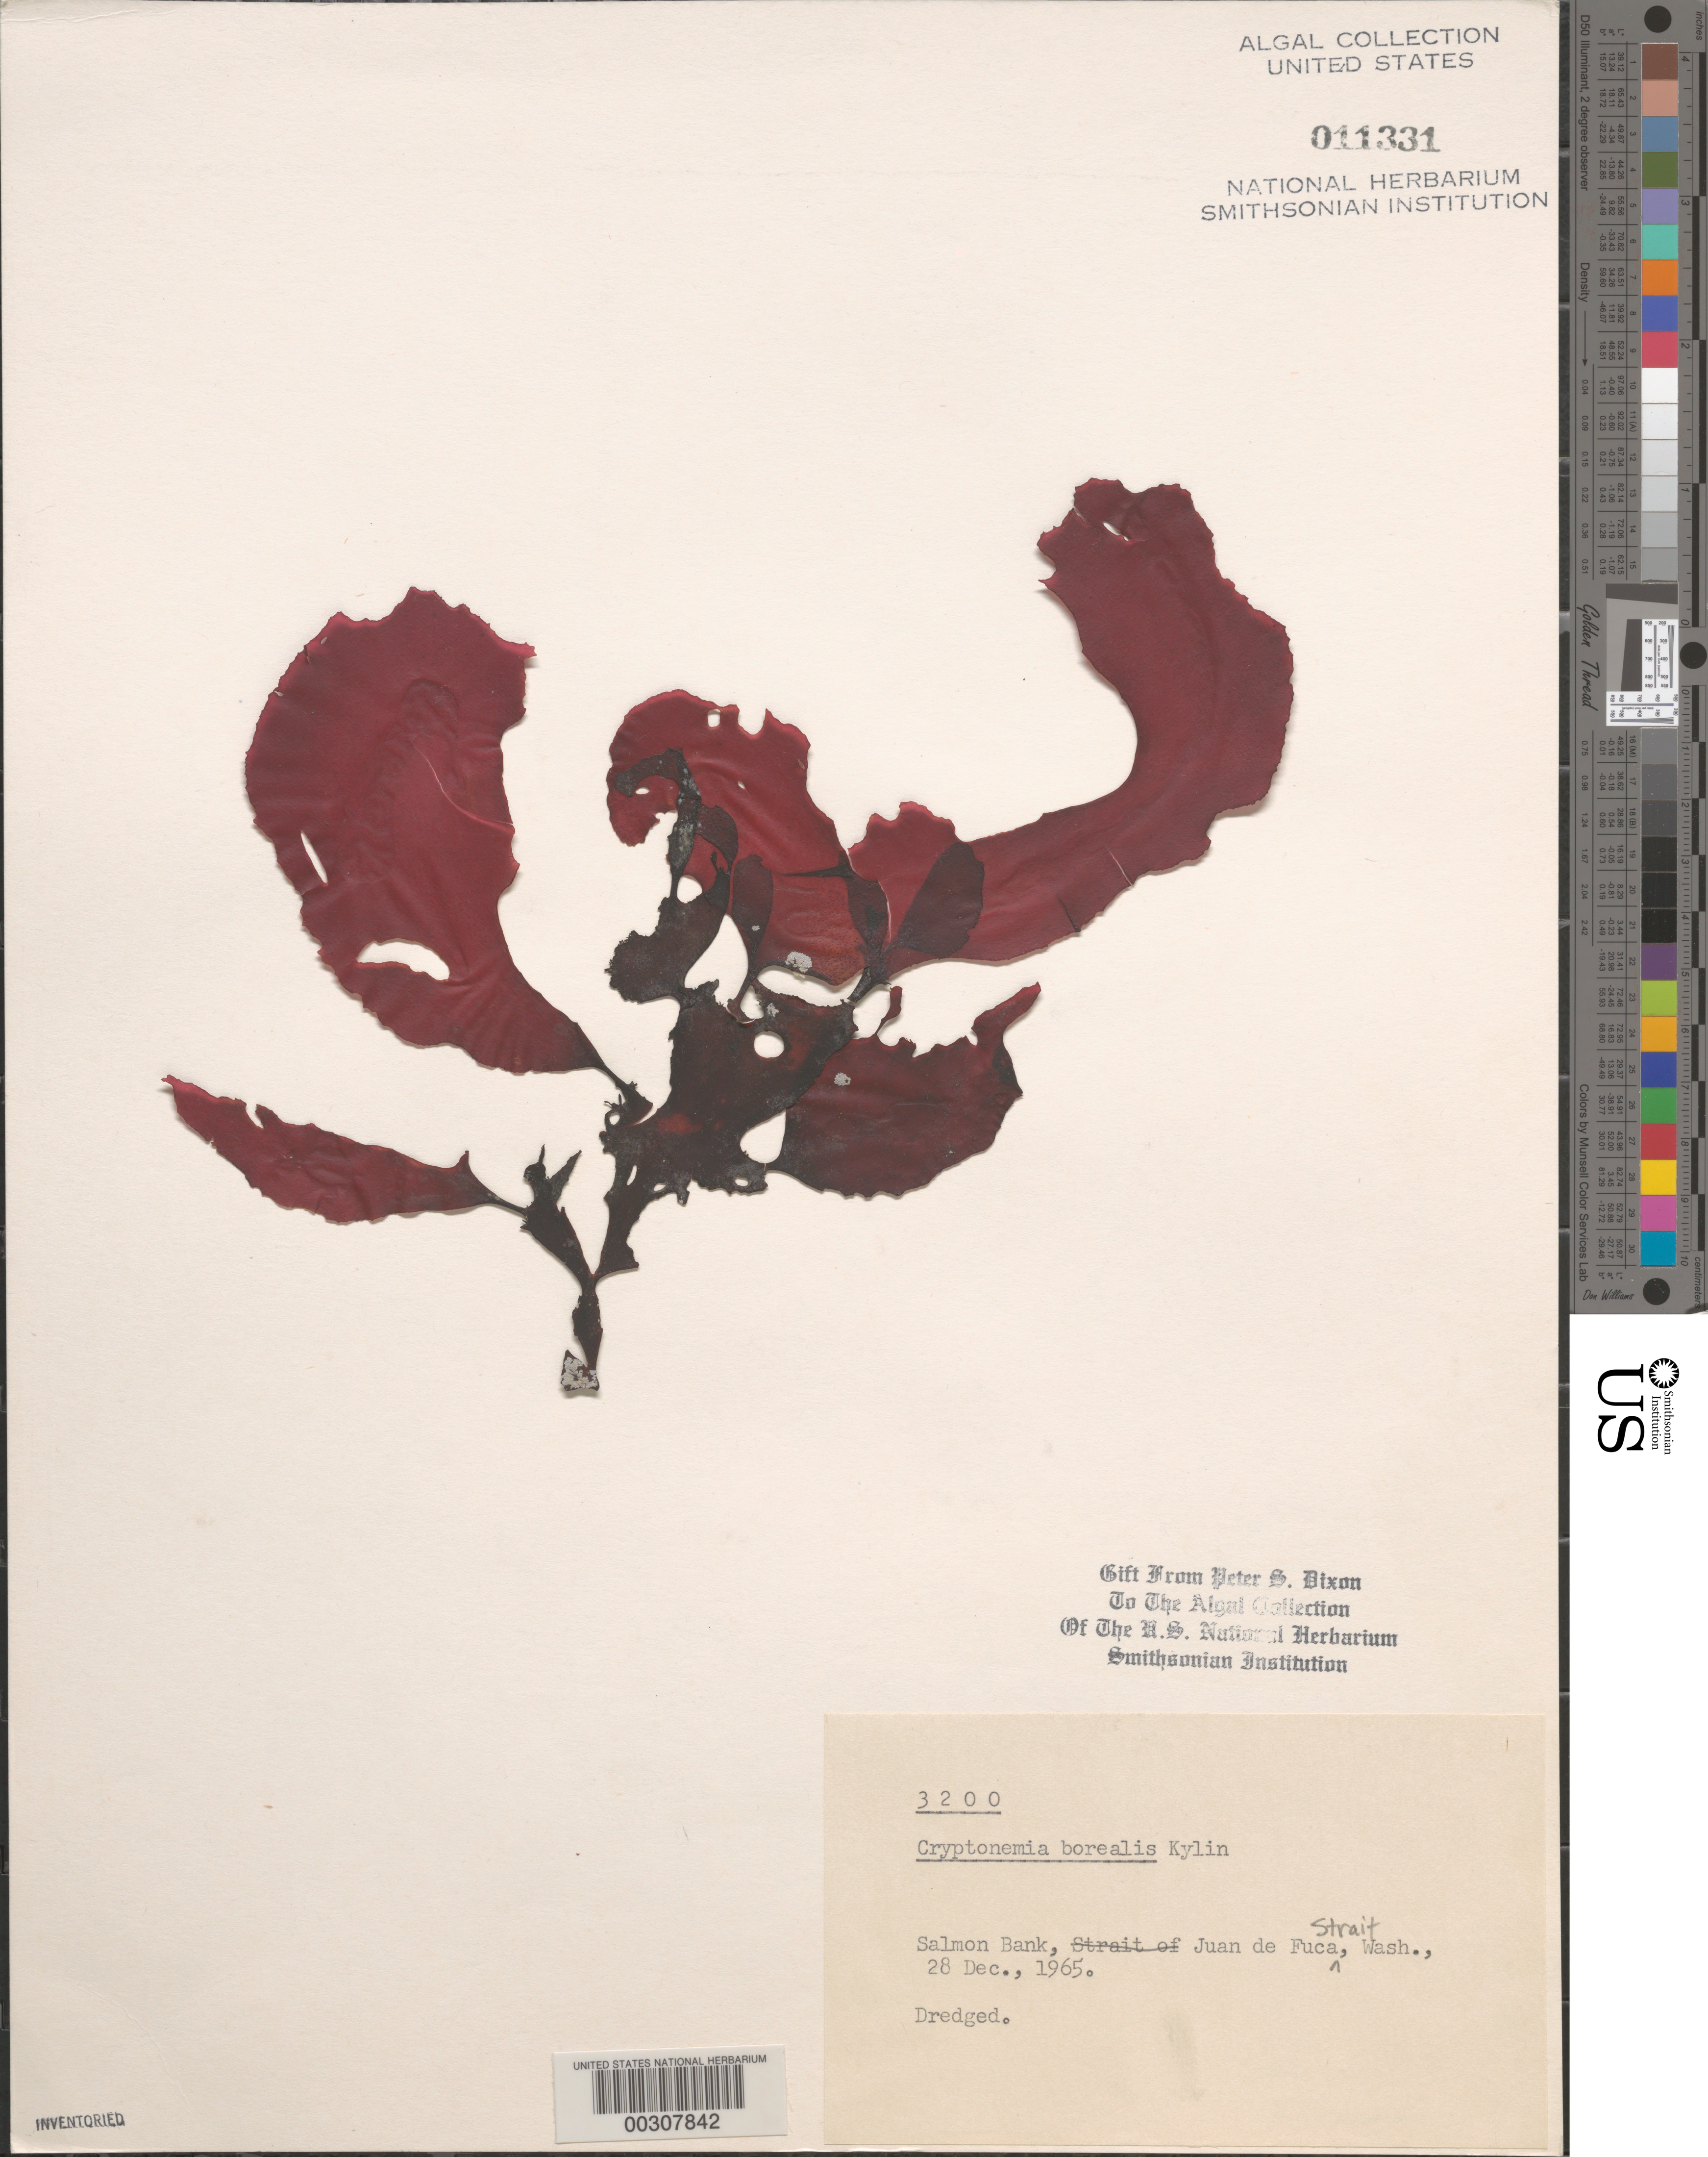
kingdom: Plantae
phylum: Rhodophyta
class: Florideophyceae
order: Halymeniales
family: Halymeniaceae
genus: Cryptonemia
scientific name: Cryptonemia borealis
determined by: Dixon, P. S.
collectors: P. S. Dixon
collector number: PSD 3200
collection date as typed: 28 Dec 1965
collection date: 1965-12-28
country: United States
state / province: Washington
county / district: San Juan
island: San Juan Islands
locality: Salmon Bank, Strait of Juan de Fuca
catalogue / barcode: US 11331